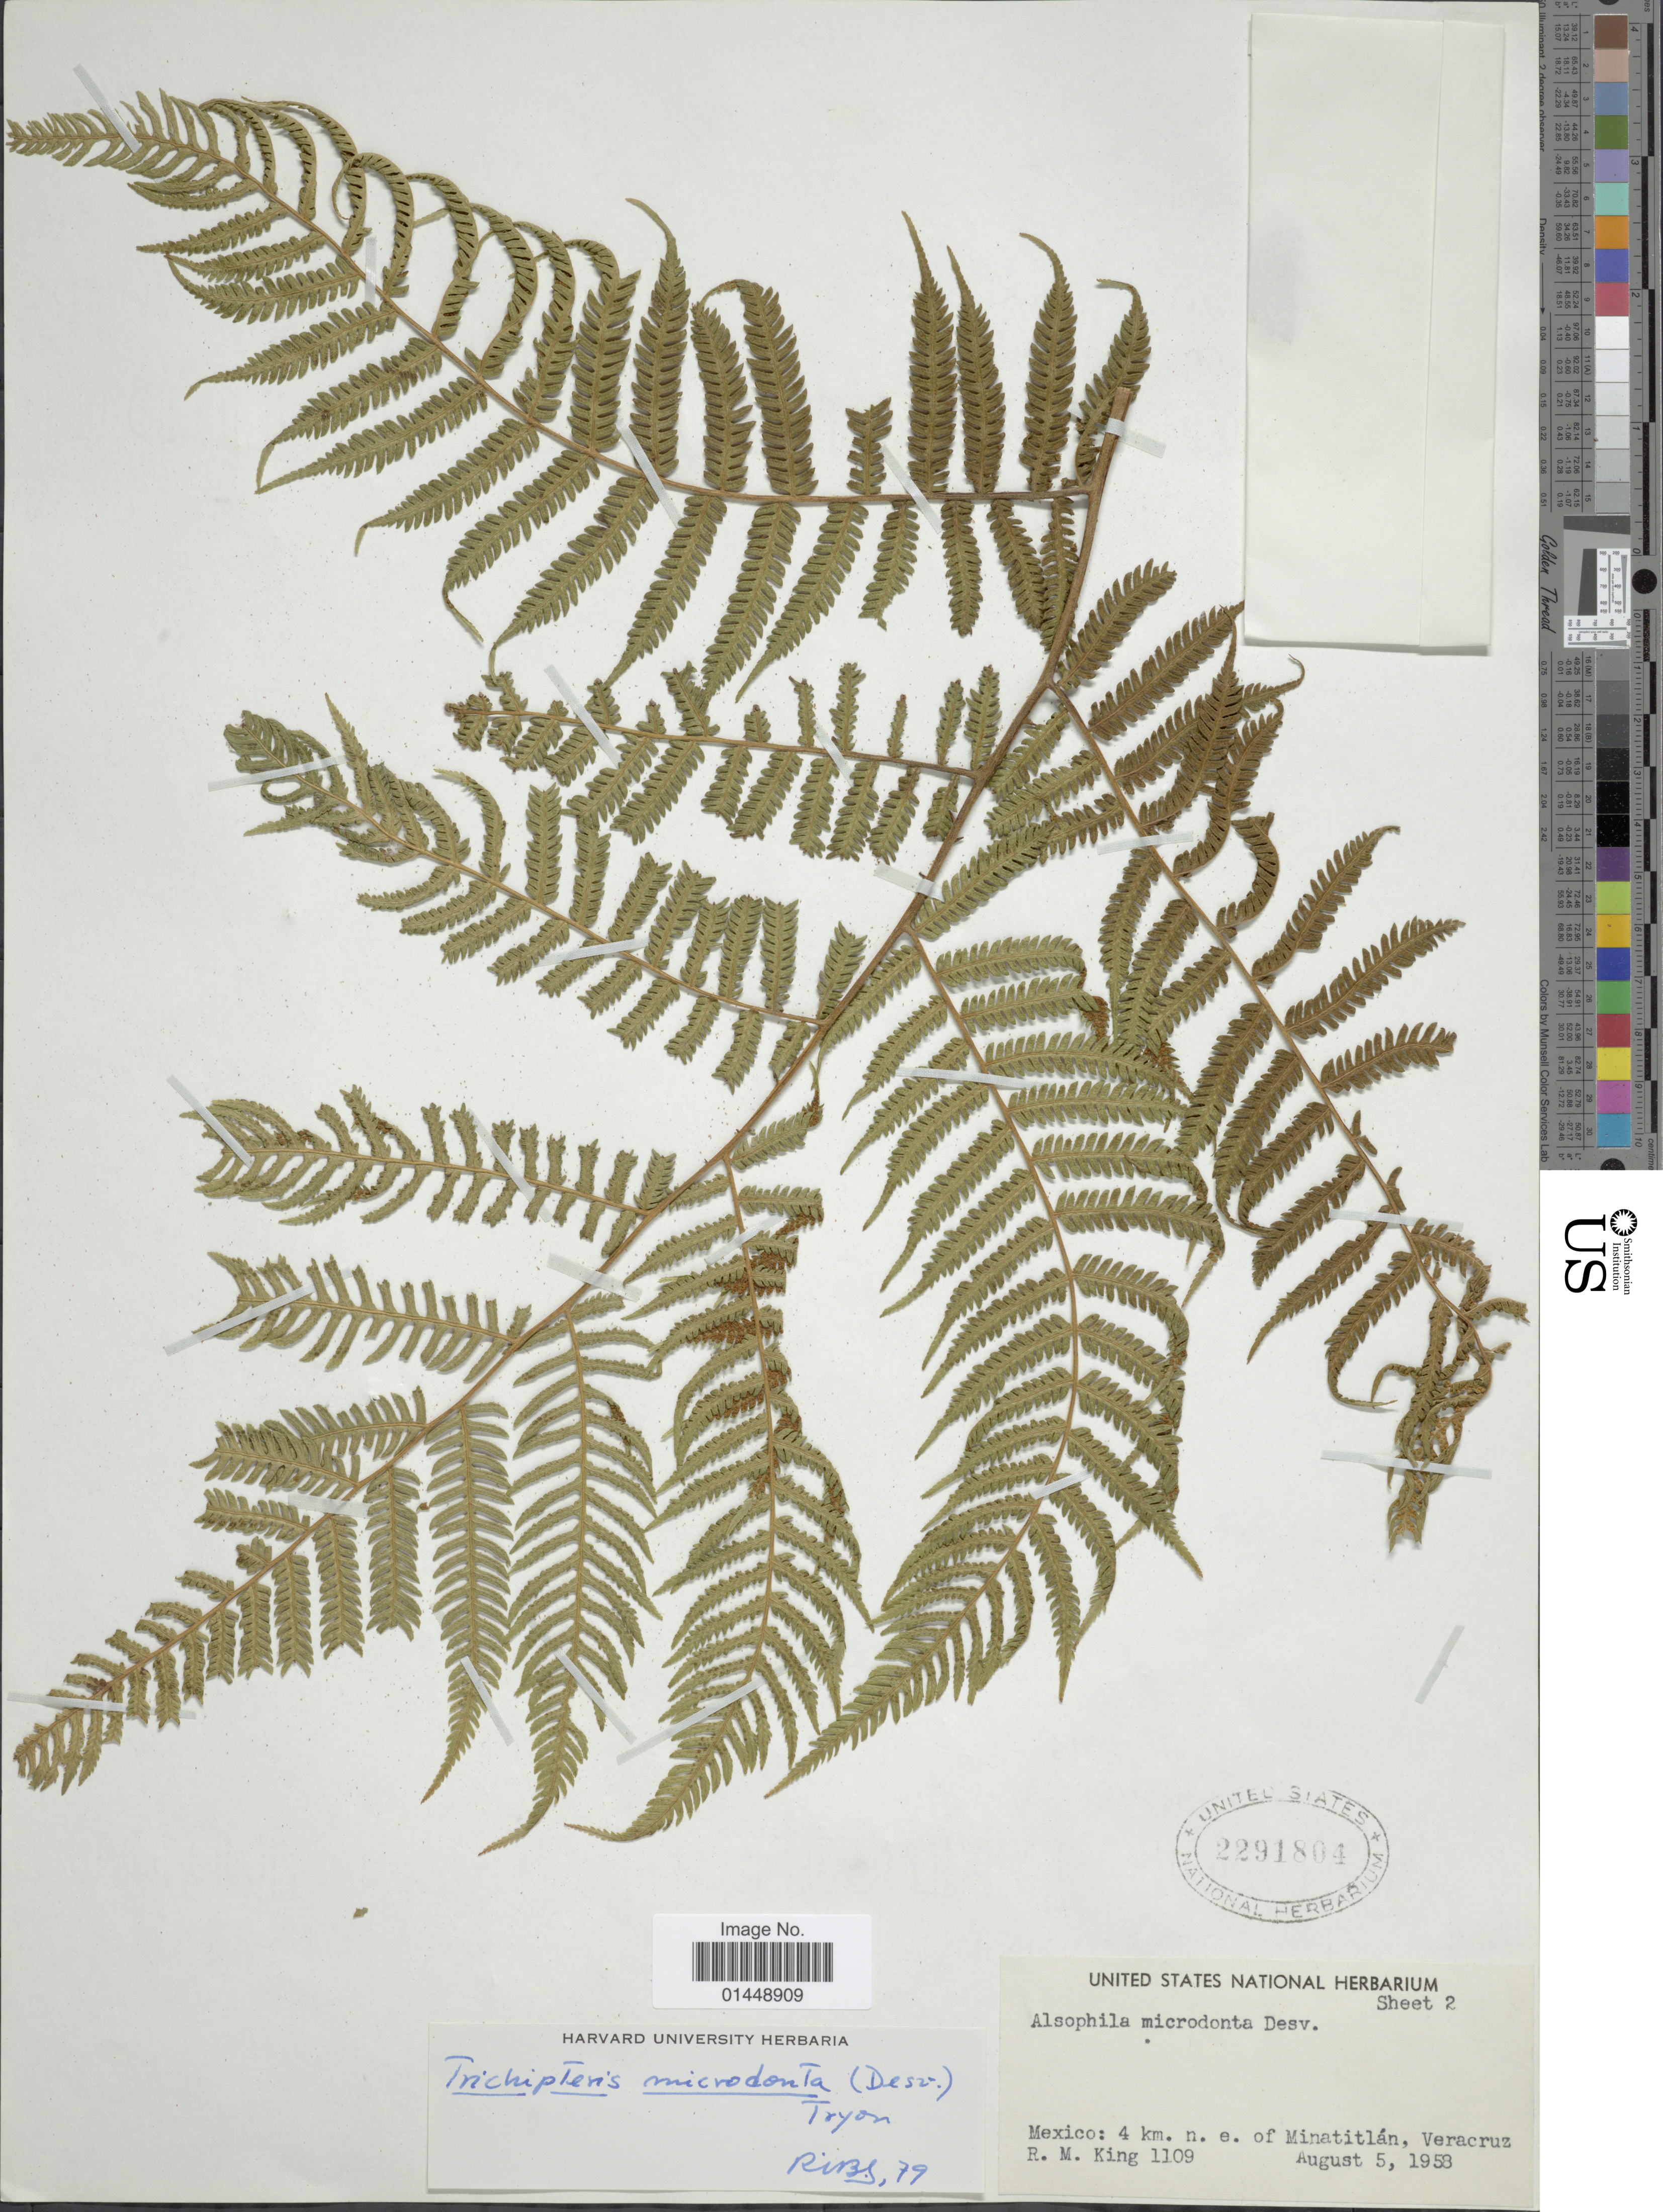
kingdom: Plantae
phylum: Tracheophyta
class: Polypodiopsida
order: Cyatheales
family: Cyatheaceae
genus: Cyathea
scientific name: Cyathea microdonta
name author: (Desv.) Domin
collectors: R. M. King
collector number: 1109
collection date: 1958-08-05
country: Mexico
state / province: Veracruz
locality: Mexico: 4 km. n.e. of Minatitlán, Veracruz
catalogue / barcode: US 2291804